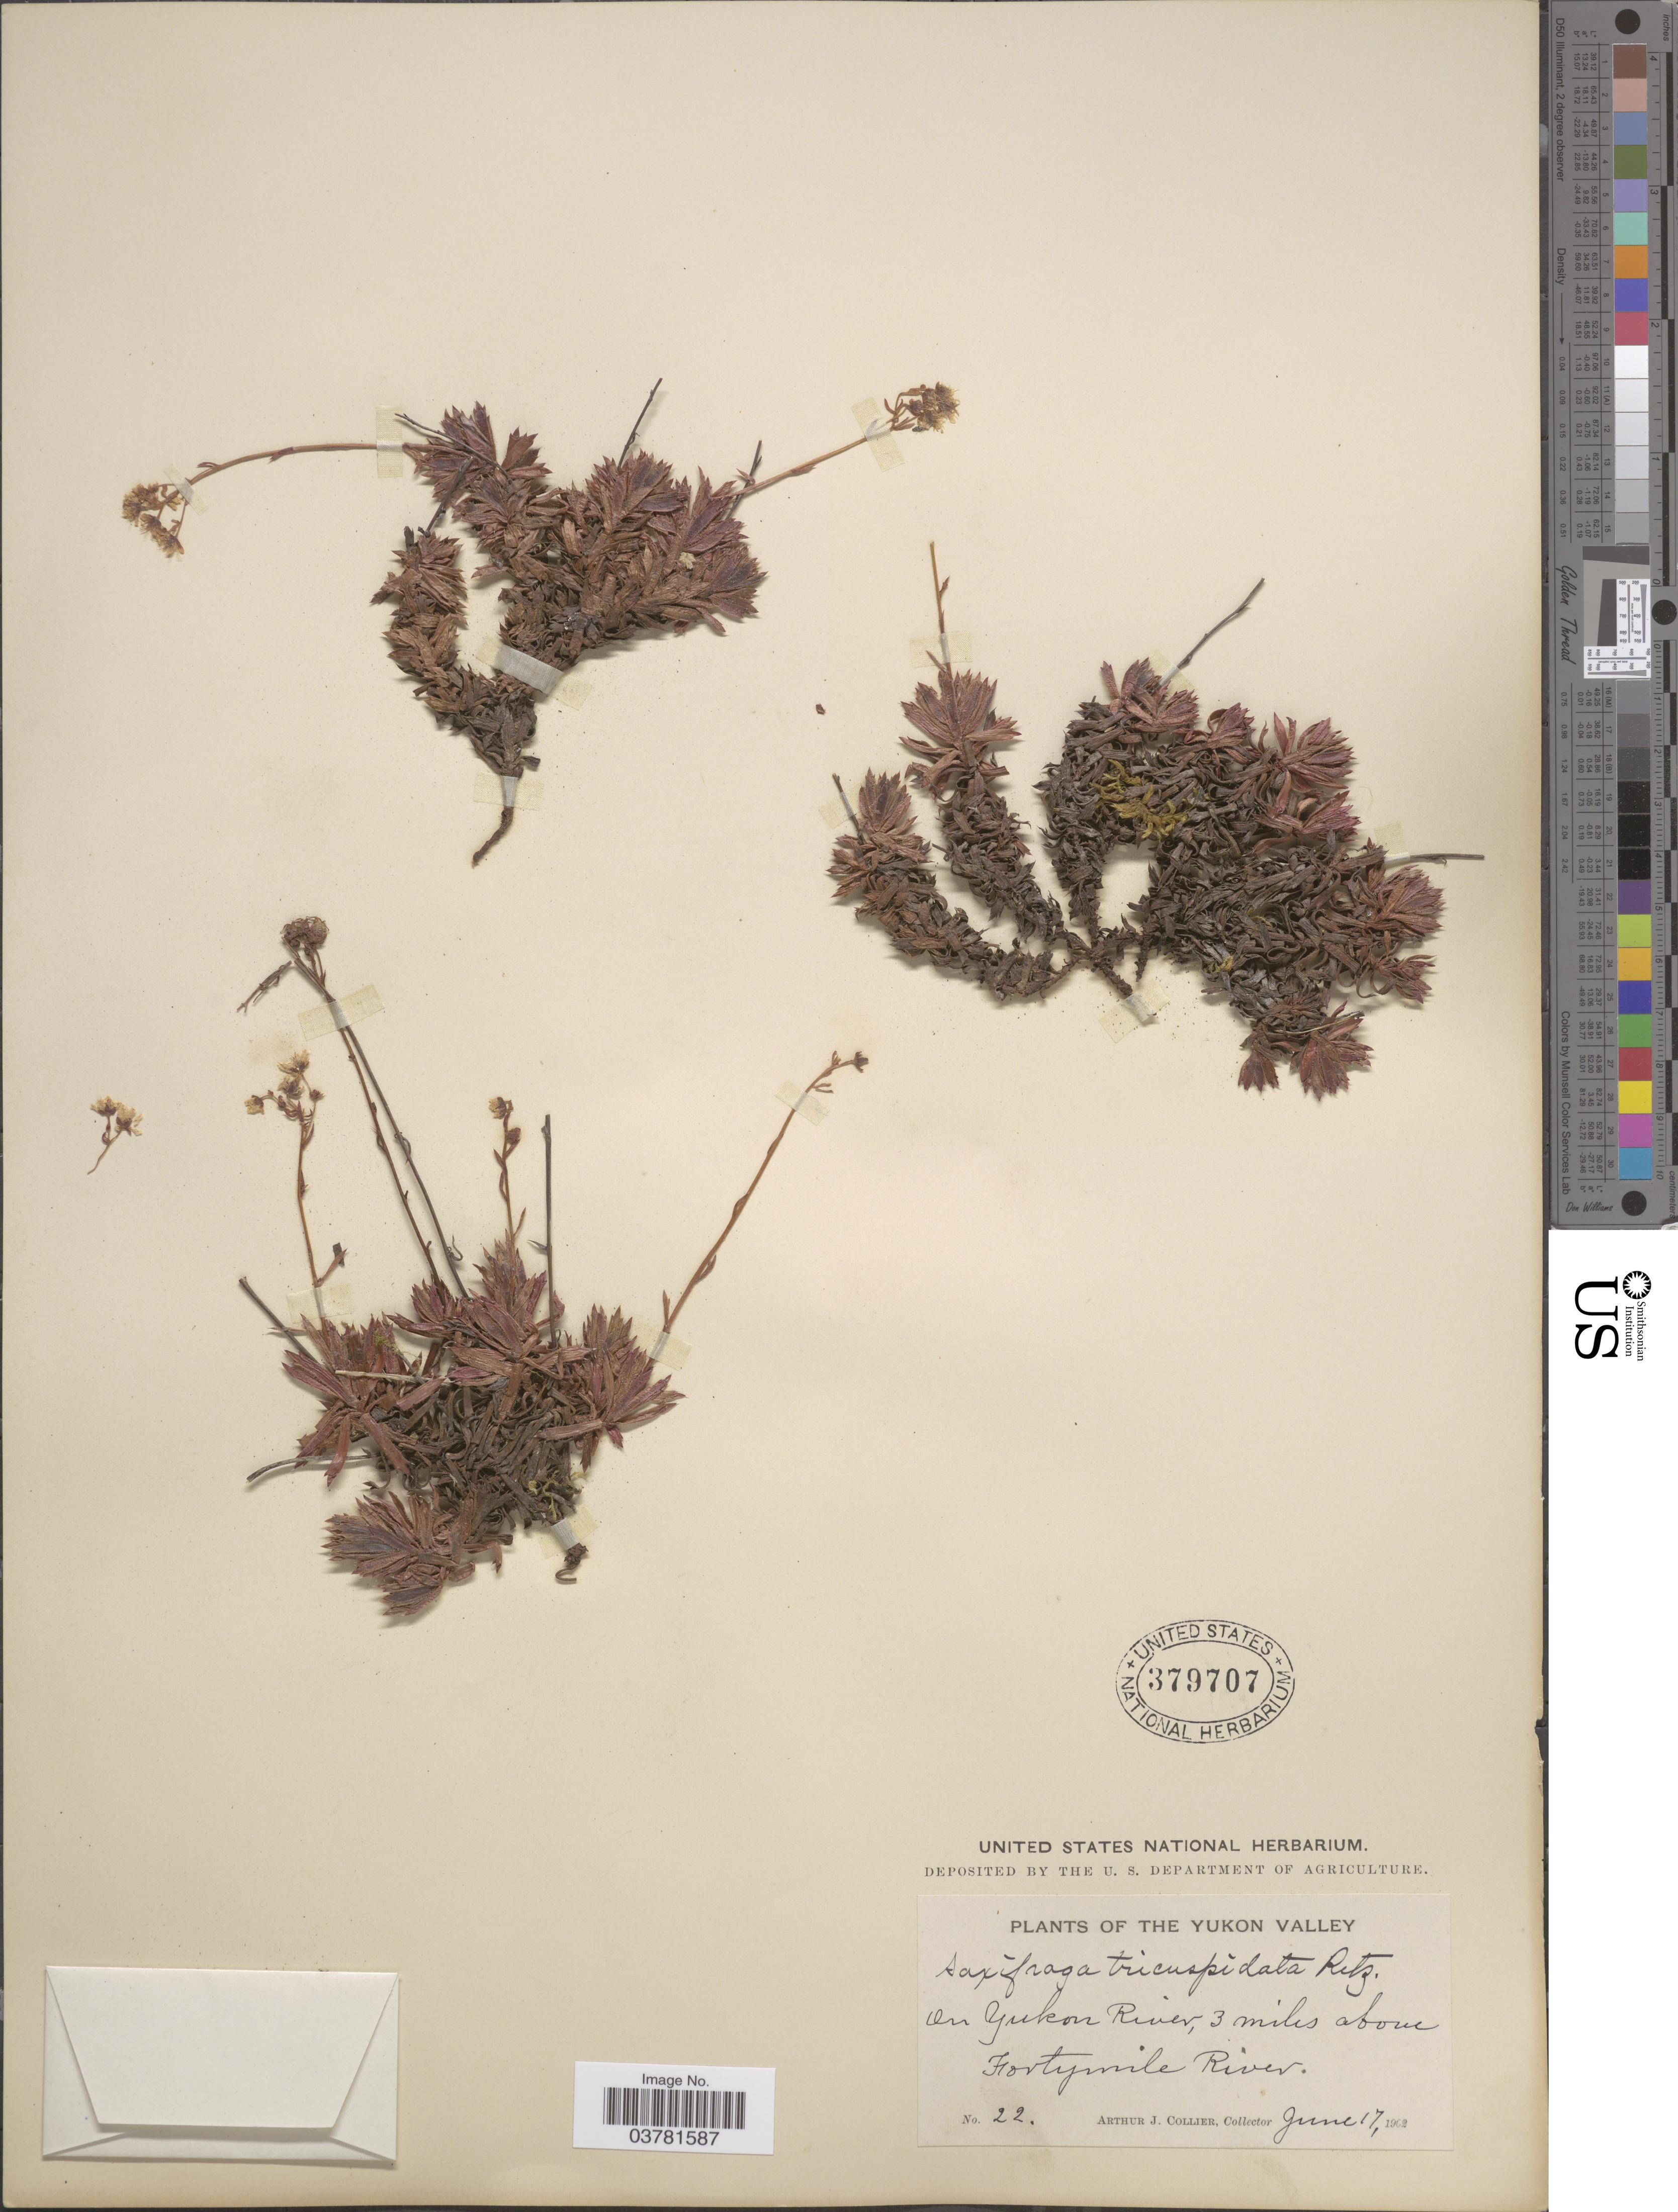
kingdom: Plantae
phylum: Tracheophyta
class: Magnoliopsida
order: Saxifragales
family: Saxifragaceae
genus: Saxifraga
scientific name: Saxifraga tricuspidata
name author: Rottb.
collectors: A. Collier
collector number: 22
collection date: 1962-06-17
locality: The Yukon Valley. On Yukon River, 3 miles above Fortymile River.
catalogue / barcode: US 379707